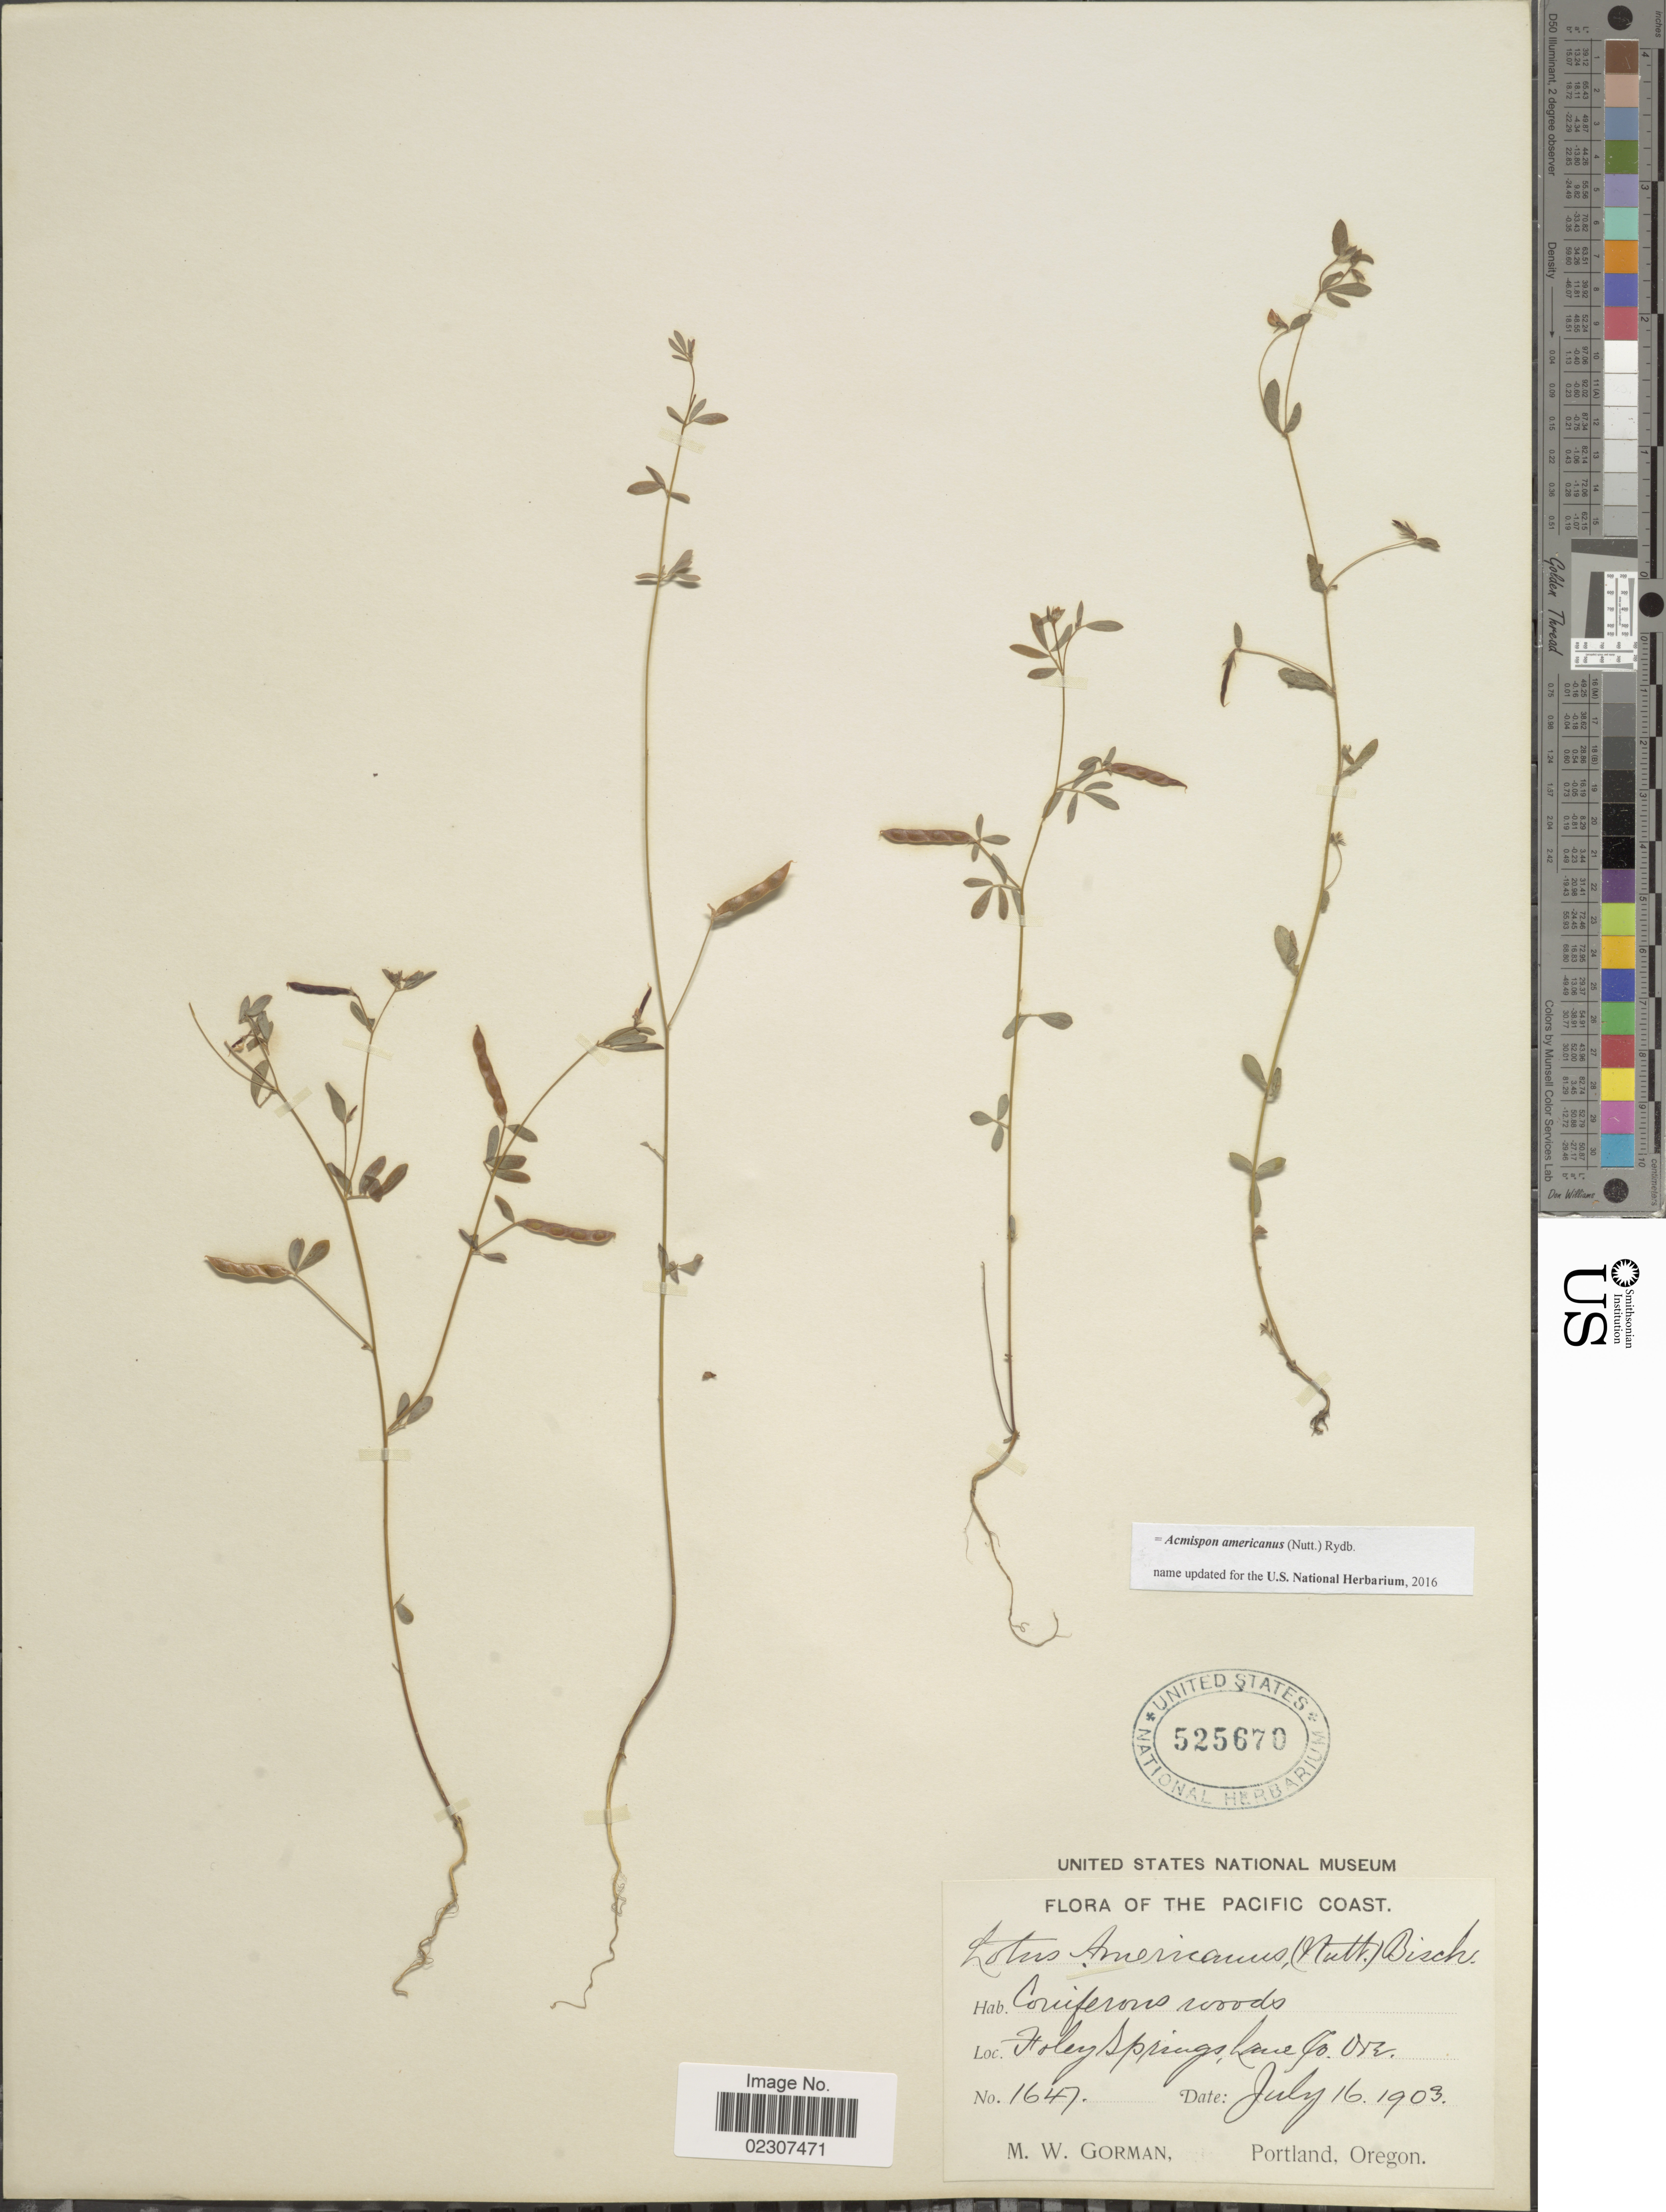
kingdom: Plantae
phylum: Tracheophyta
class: Magnoliopsida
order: Fabales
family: Fabaceae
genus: Acmispon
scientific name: Acmispon americanus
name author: (Nutt.) Rydb.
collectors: M. W. Gorman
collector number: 1647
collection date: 1903-07-16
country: United States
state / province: Oregon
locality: Foley Springs, Lane Jo. Ore.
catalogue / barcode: US 525670